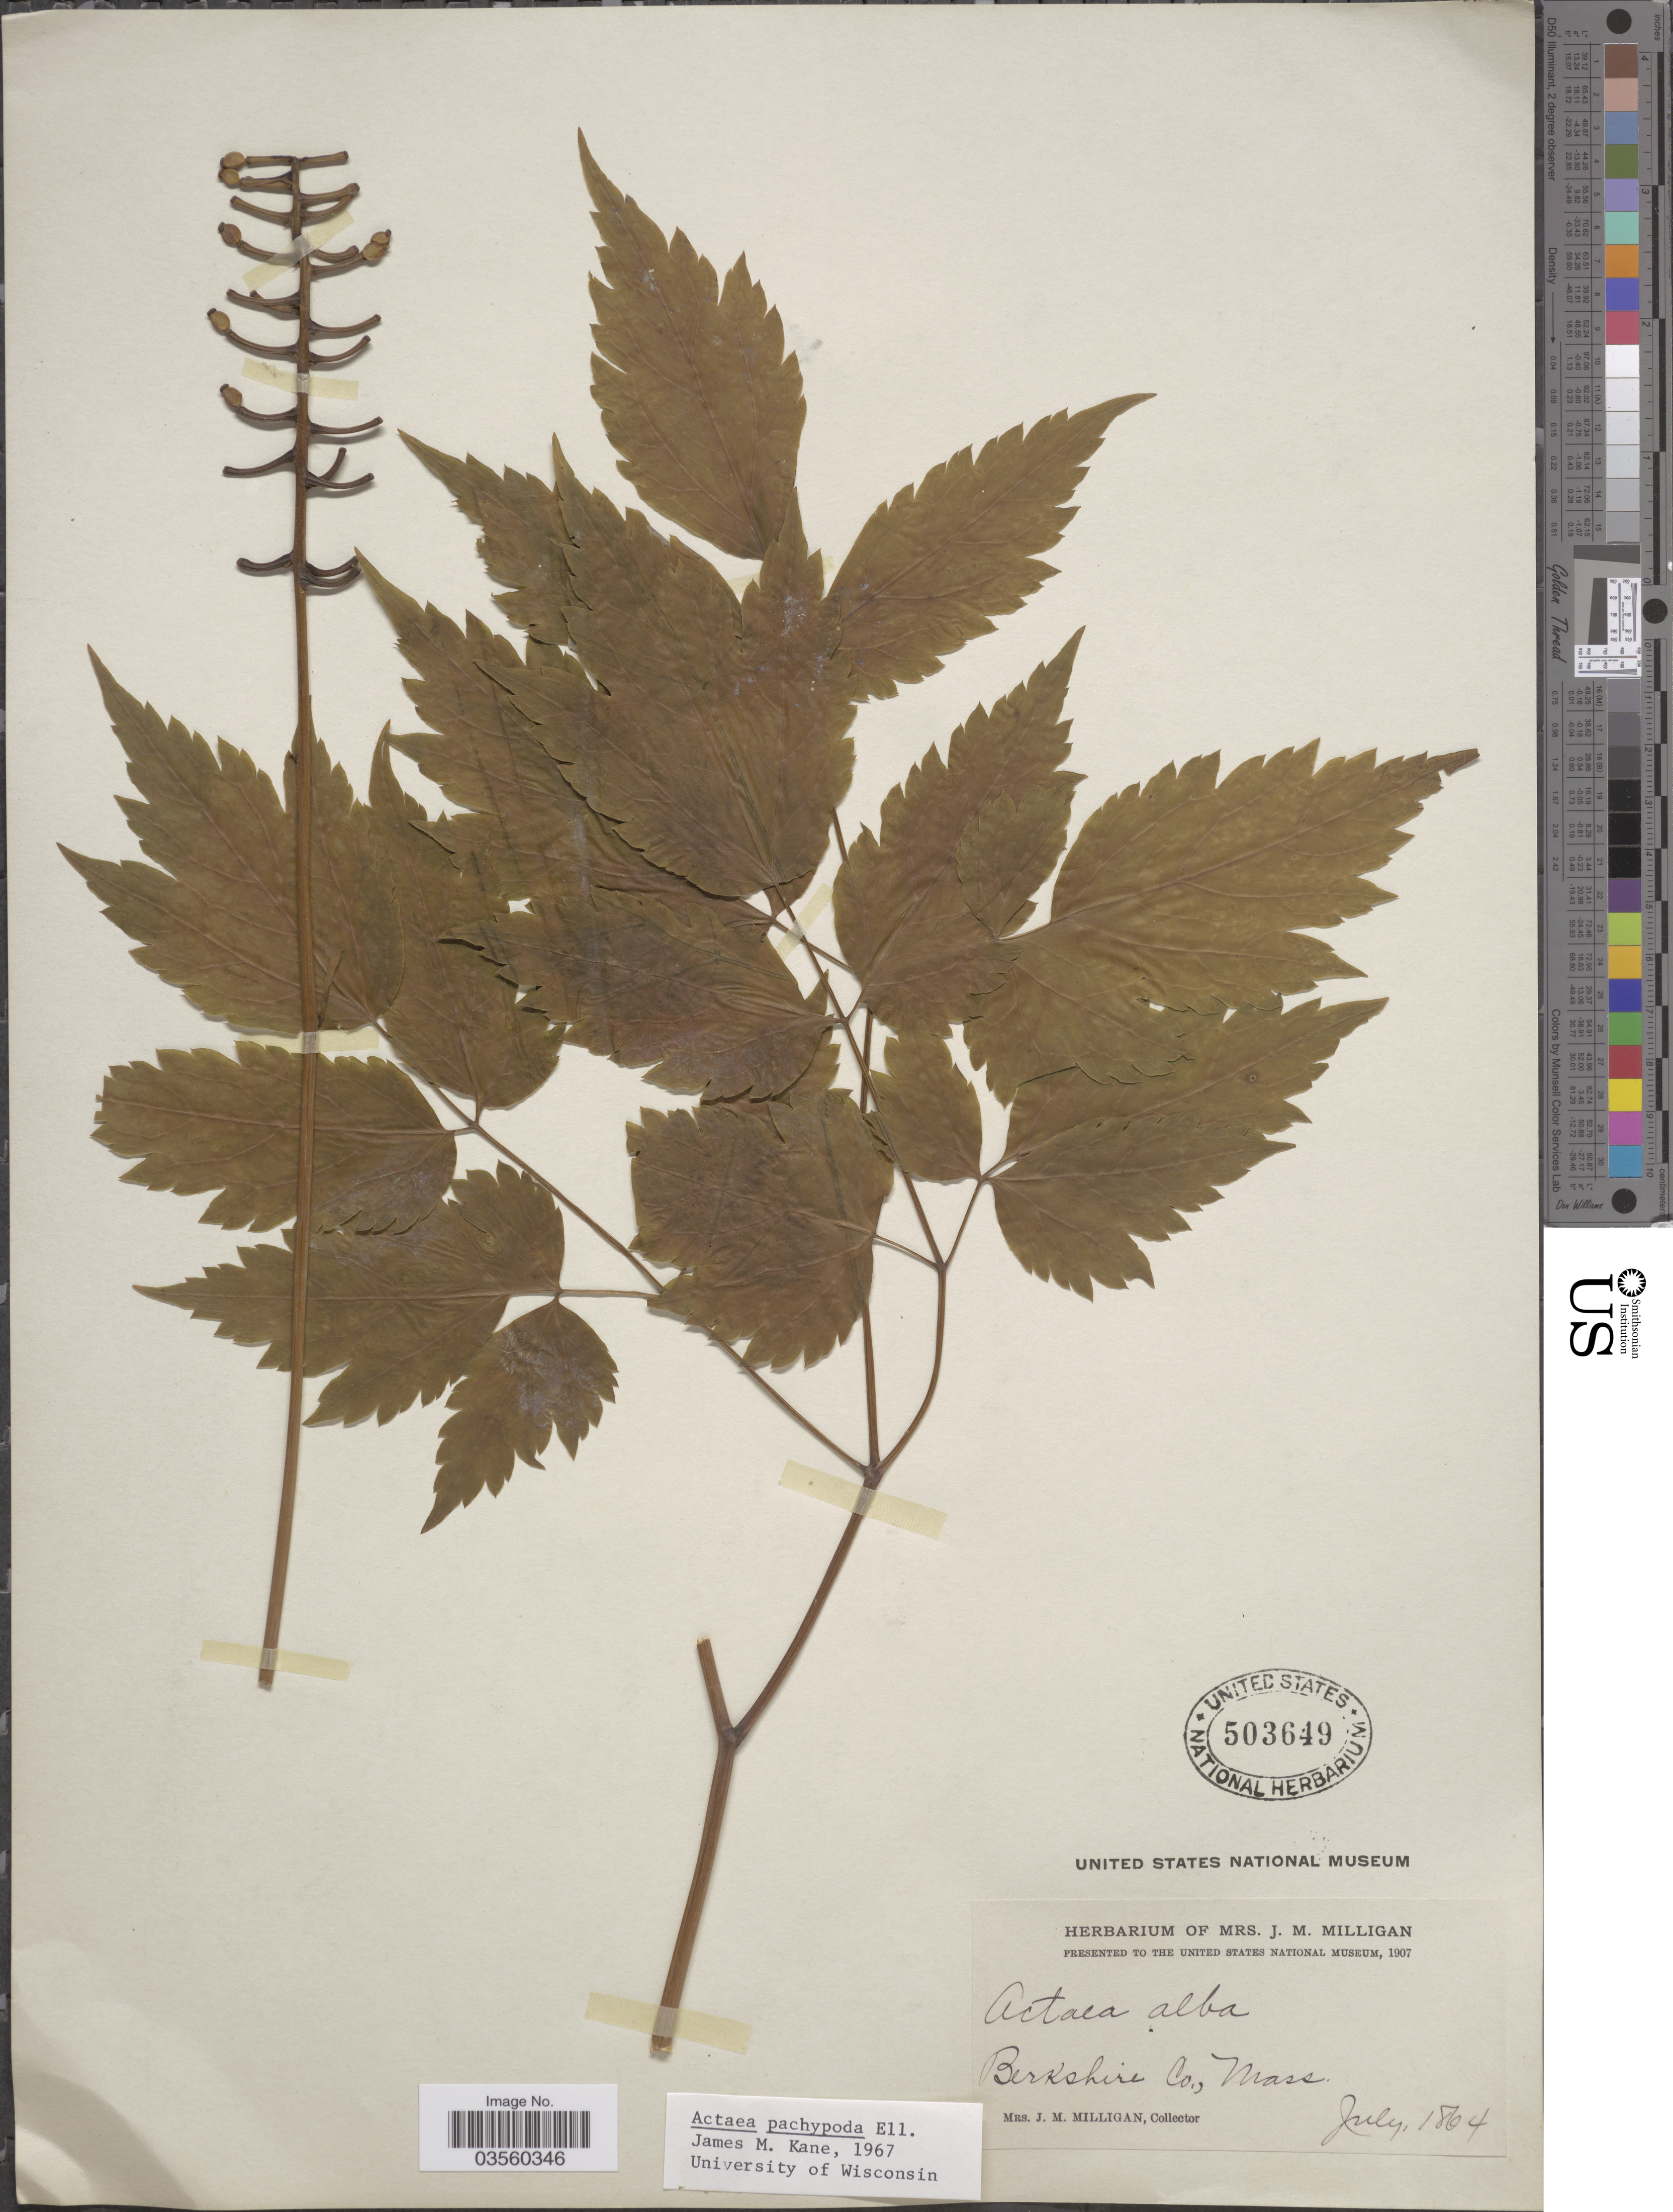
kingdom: Plantae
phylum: Tracheophyta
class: Magnoliopsida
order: Ranunculales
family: Ranunculaceae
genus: Actaea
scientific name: Actaea pachypoda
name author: Elliott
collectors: J. Milligan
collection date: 1864-07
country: United States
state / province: Massachusetts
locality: Berkshire Co.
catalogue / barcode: US 503649